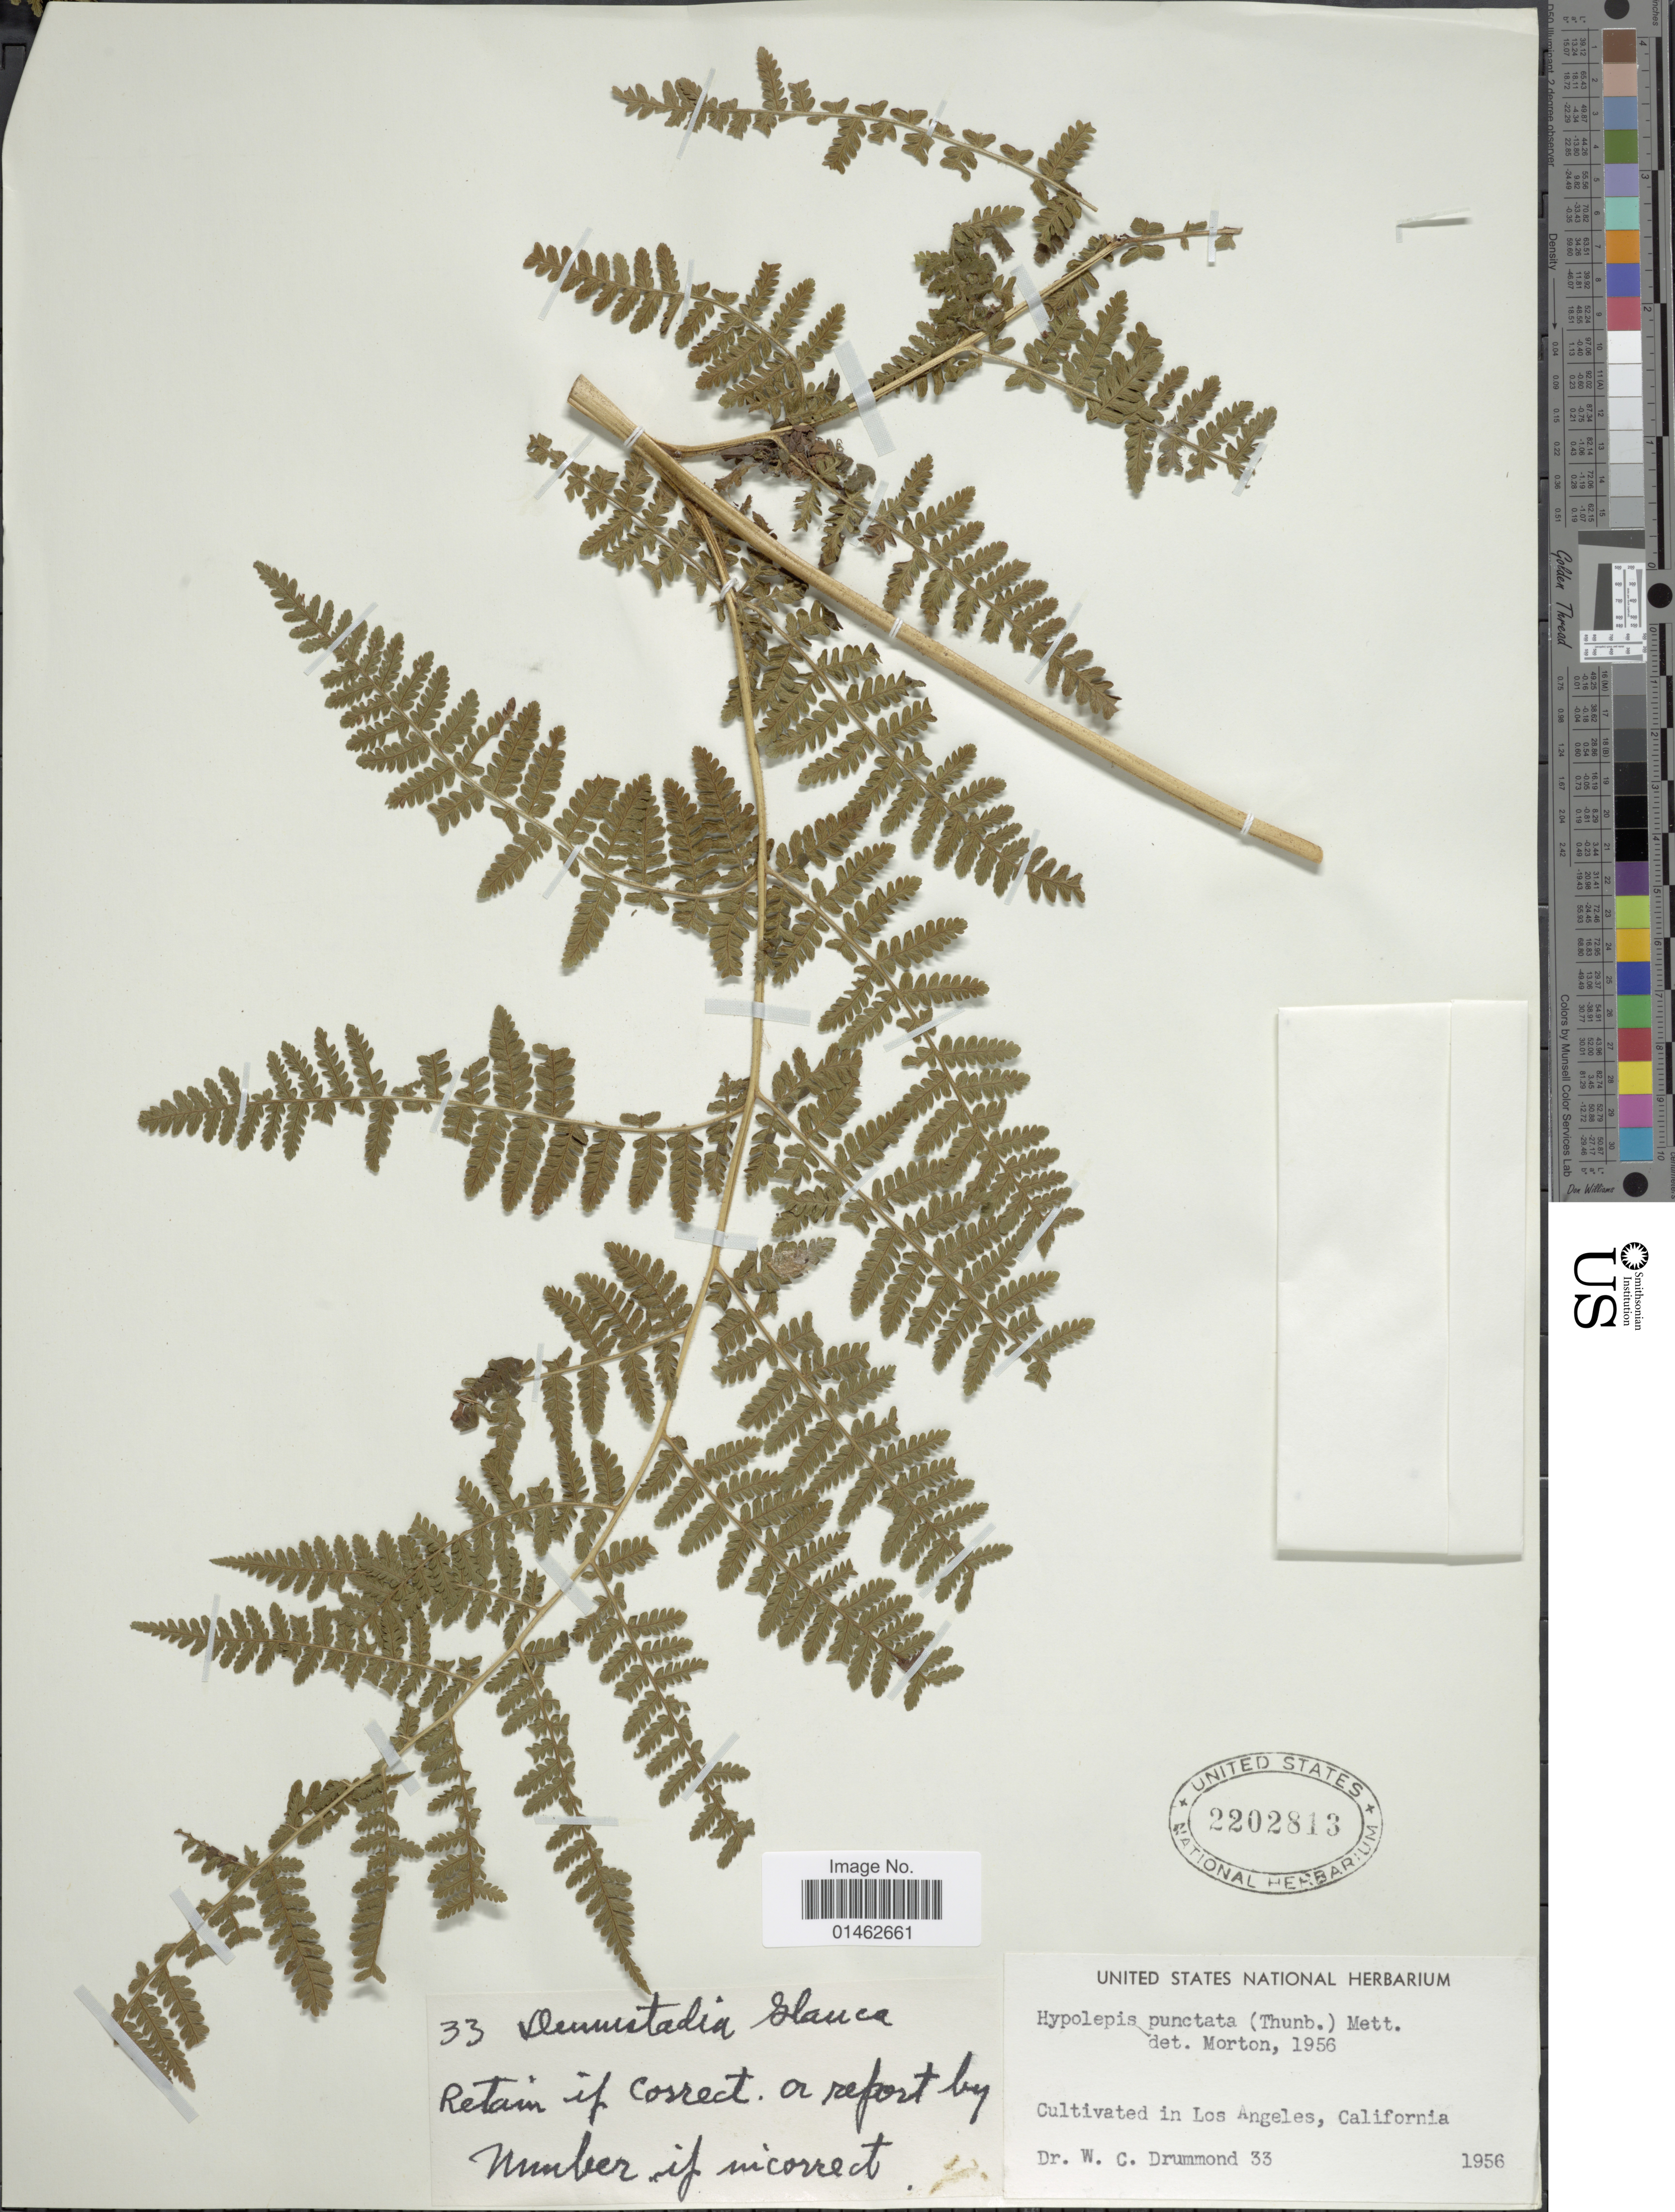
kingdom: Plantae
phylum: Tracheophyta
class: Polypodiopsida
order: Polypodiales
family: Dennstaedtiaceae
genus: Hypolepis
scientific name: Hypolepis punctata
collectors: W. Drummond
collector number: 33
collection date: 1956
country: United States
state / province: California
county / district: Los Angeles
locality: Cultivated in Los Angeles, California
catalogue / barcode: US 2202813